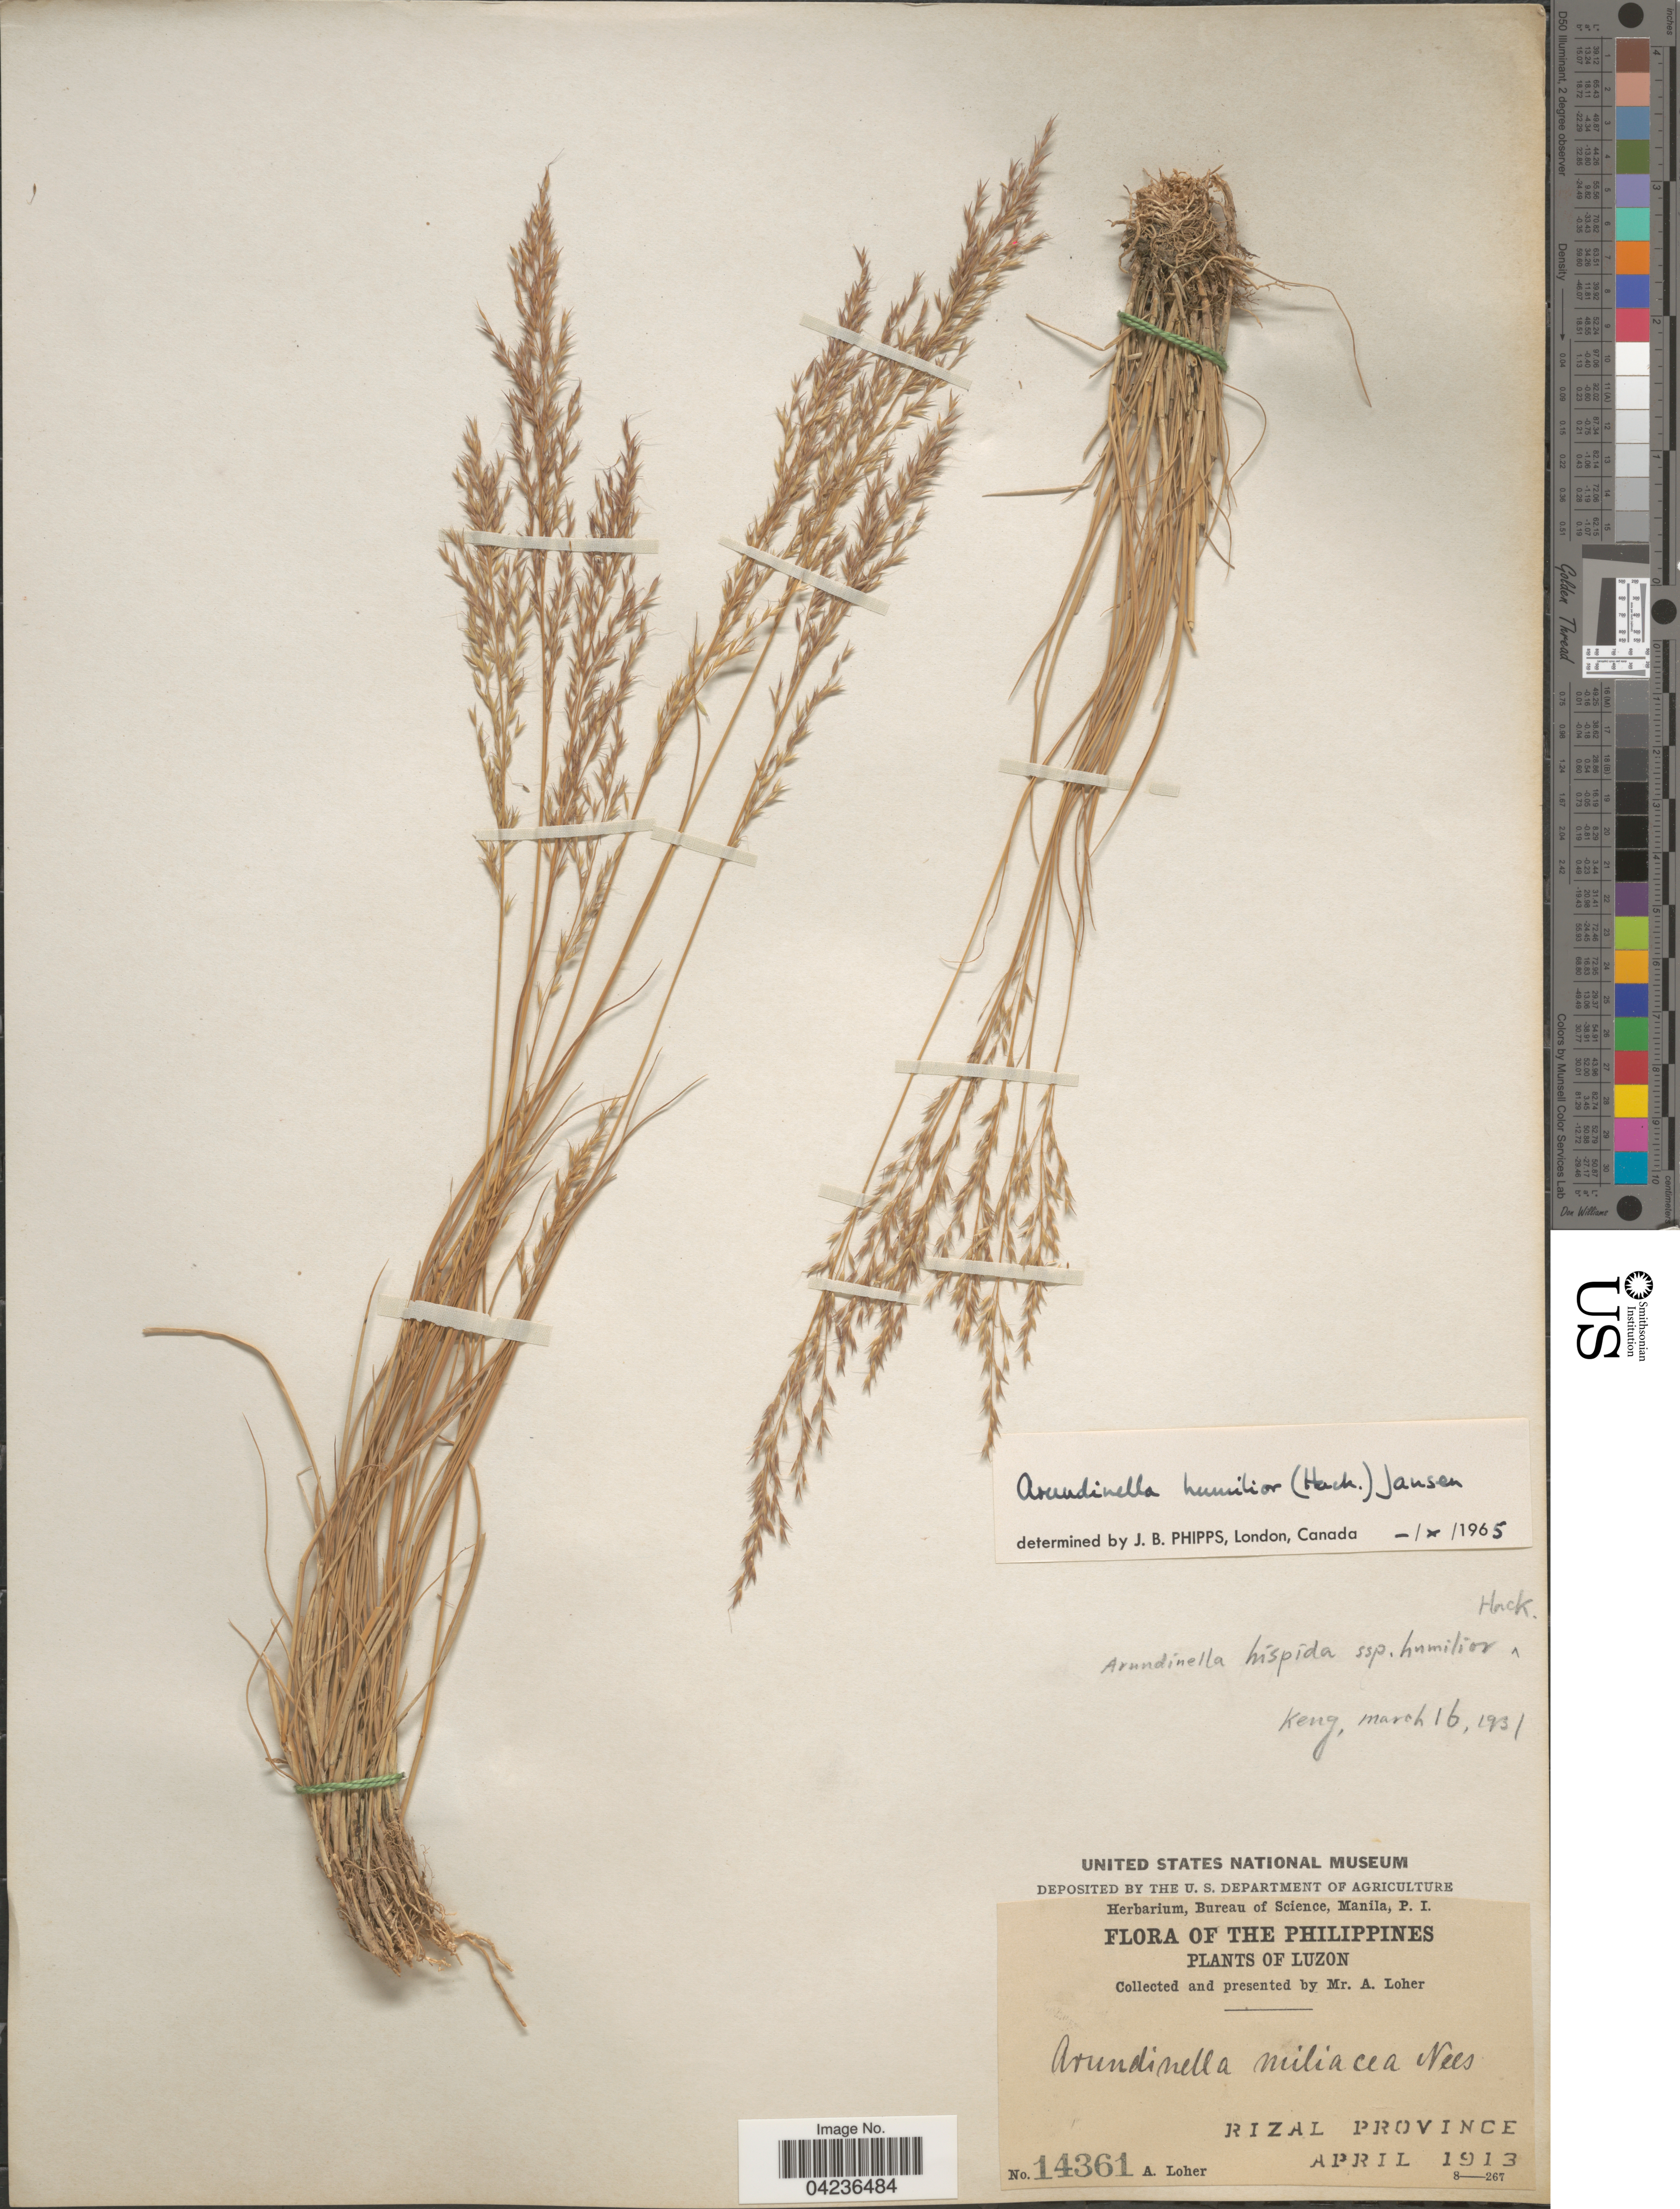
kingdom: Plantae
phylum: Tracheophyta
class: Liliopsida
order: Poales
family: Poaceae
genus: Arundinella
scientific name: Arundinella pubescens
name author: Merr. & Hack.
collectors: A. Loher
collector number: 14361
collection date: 1913-04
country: Philippines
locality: Luzon. Rizal Province.